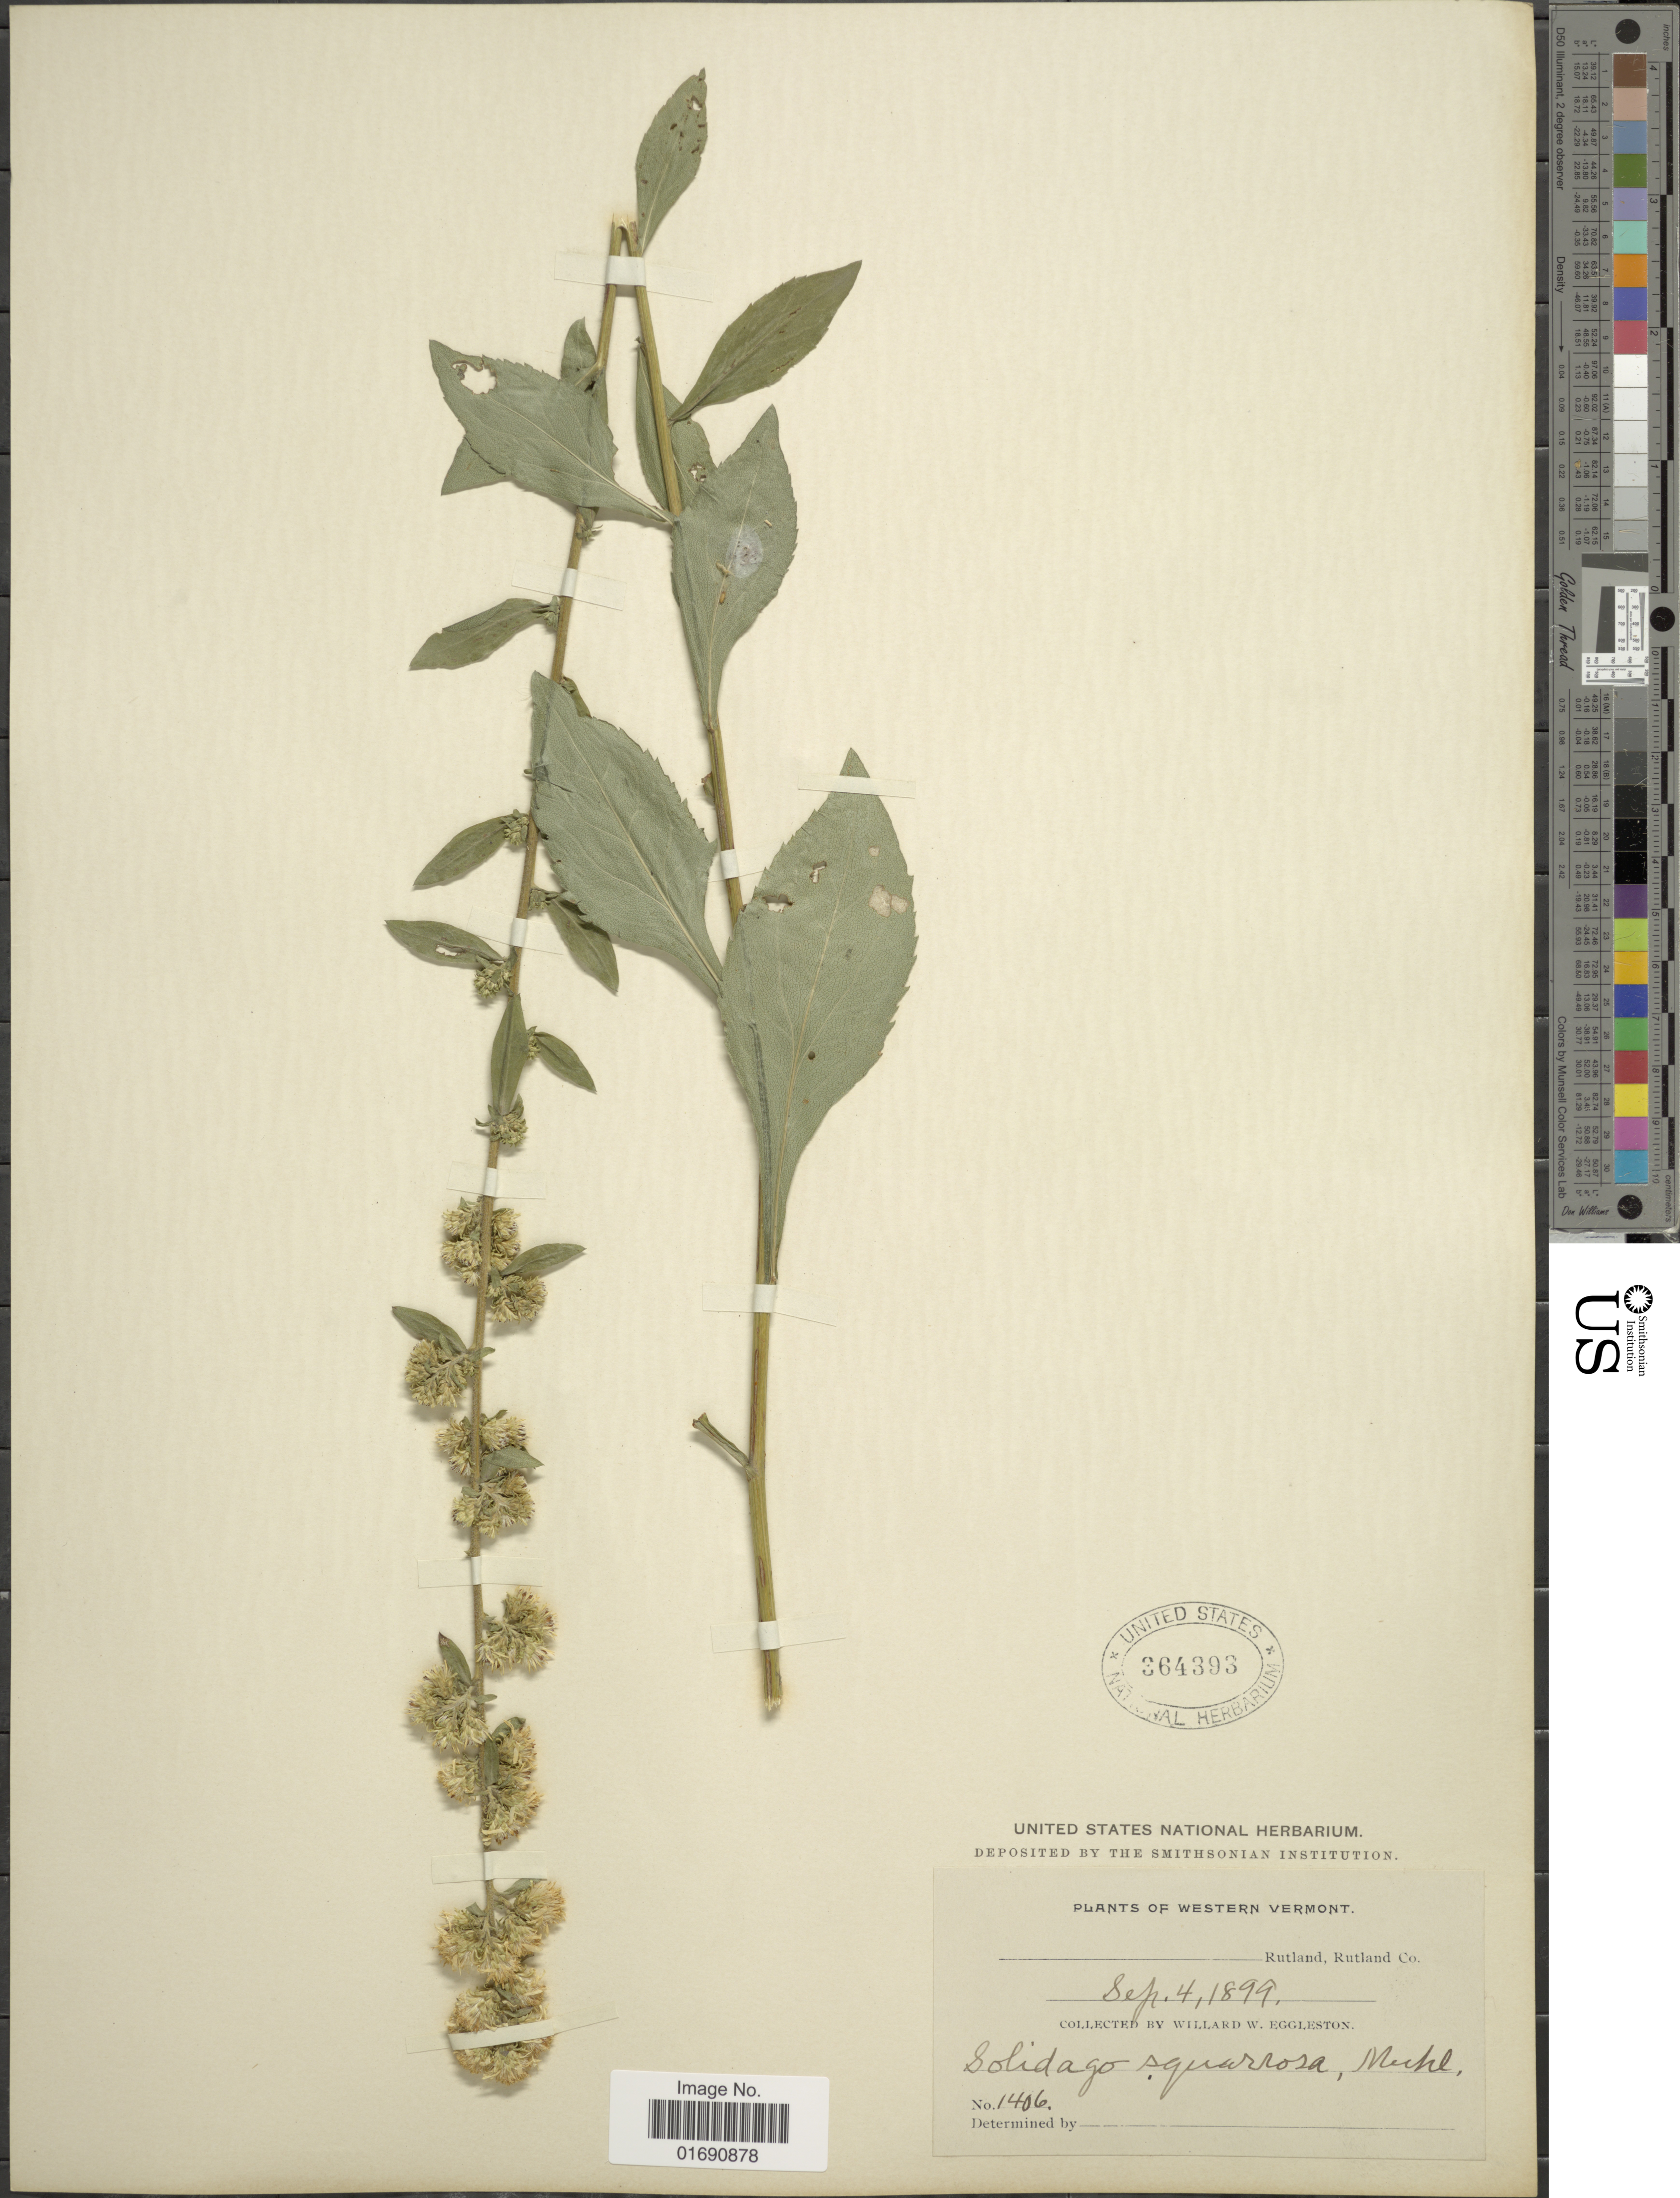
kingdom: Plantae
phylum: Tracheophyta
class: Magnoliopsida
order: Asterales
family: Asteraceae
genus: Solidago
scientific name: Solidago squarrosa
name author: Muhl.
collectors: W. W. Eggleston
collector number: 1406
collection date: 1899-09-04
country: United States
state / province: Vermont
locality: Western Vermont, Rutland, Rutland Co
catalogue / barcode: US 364393